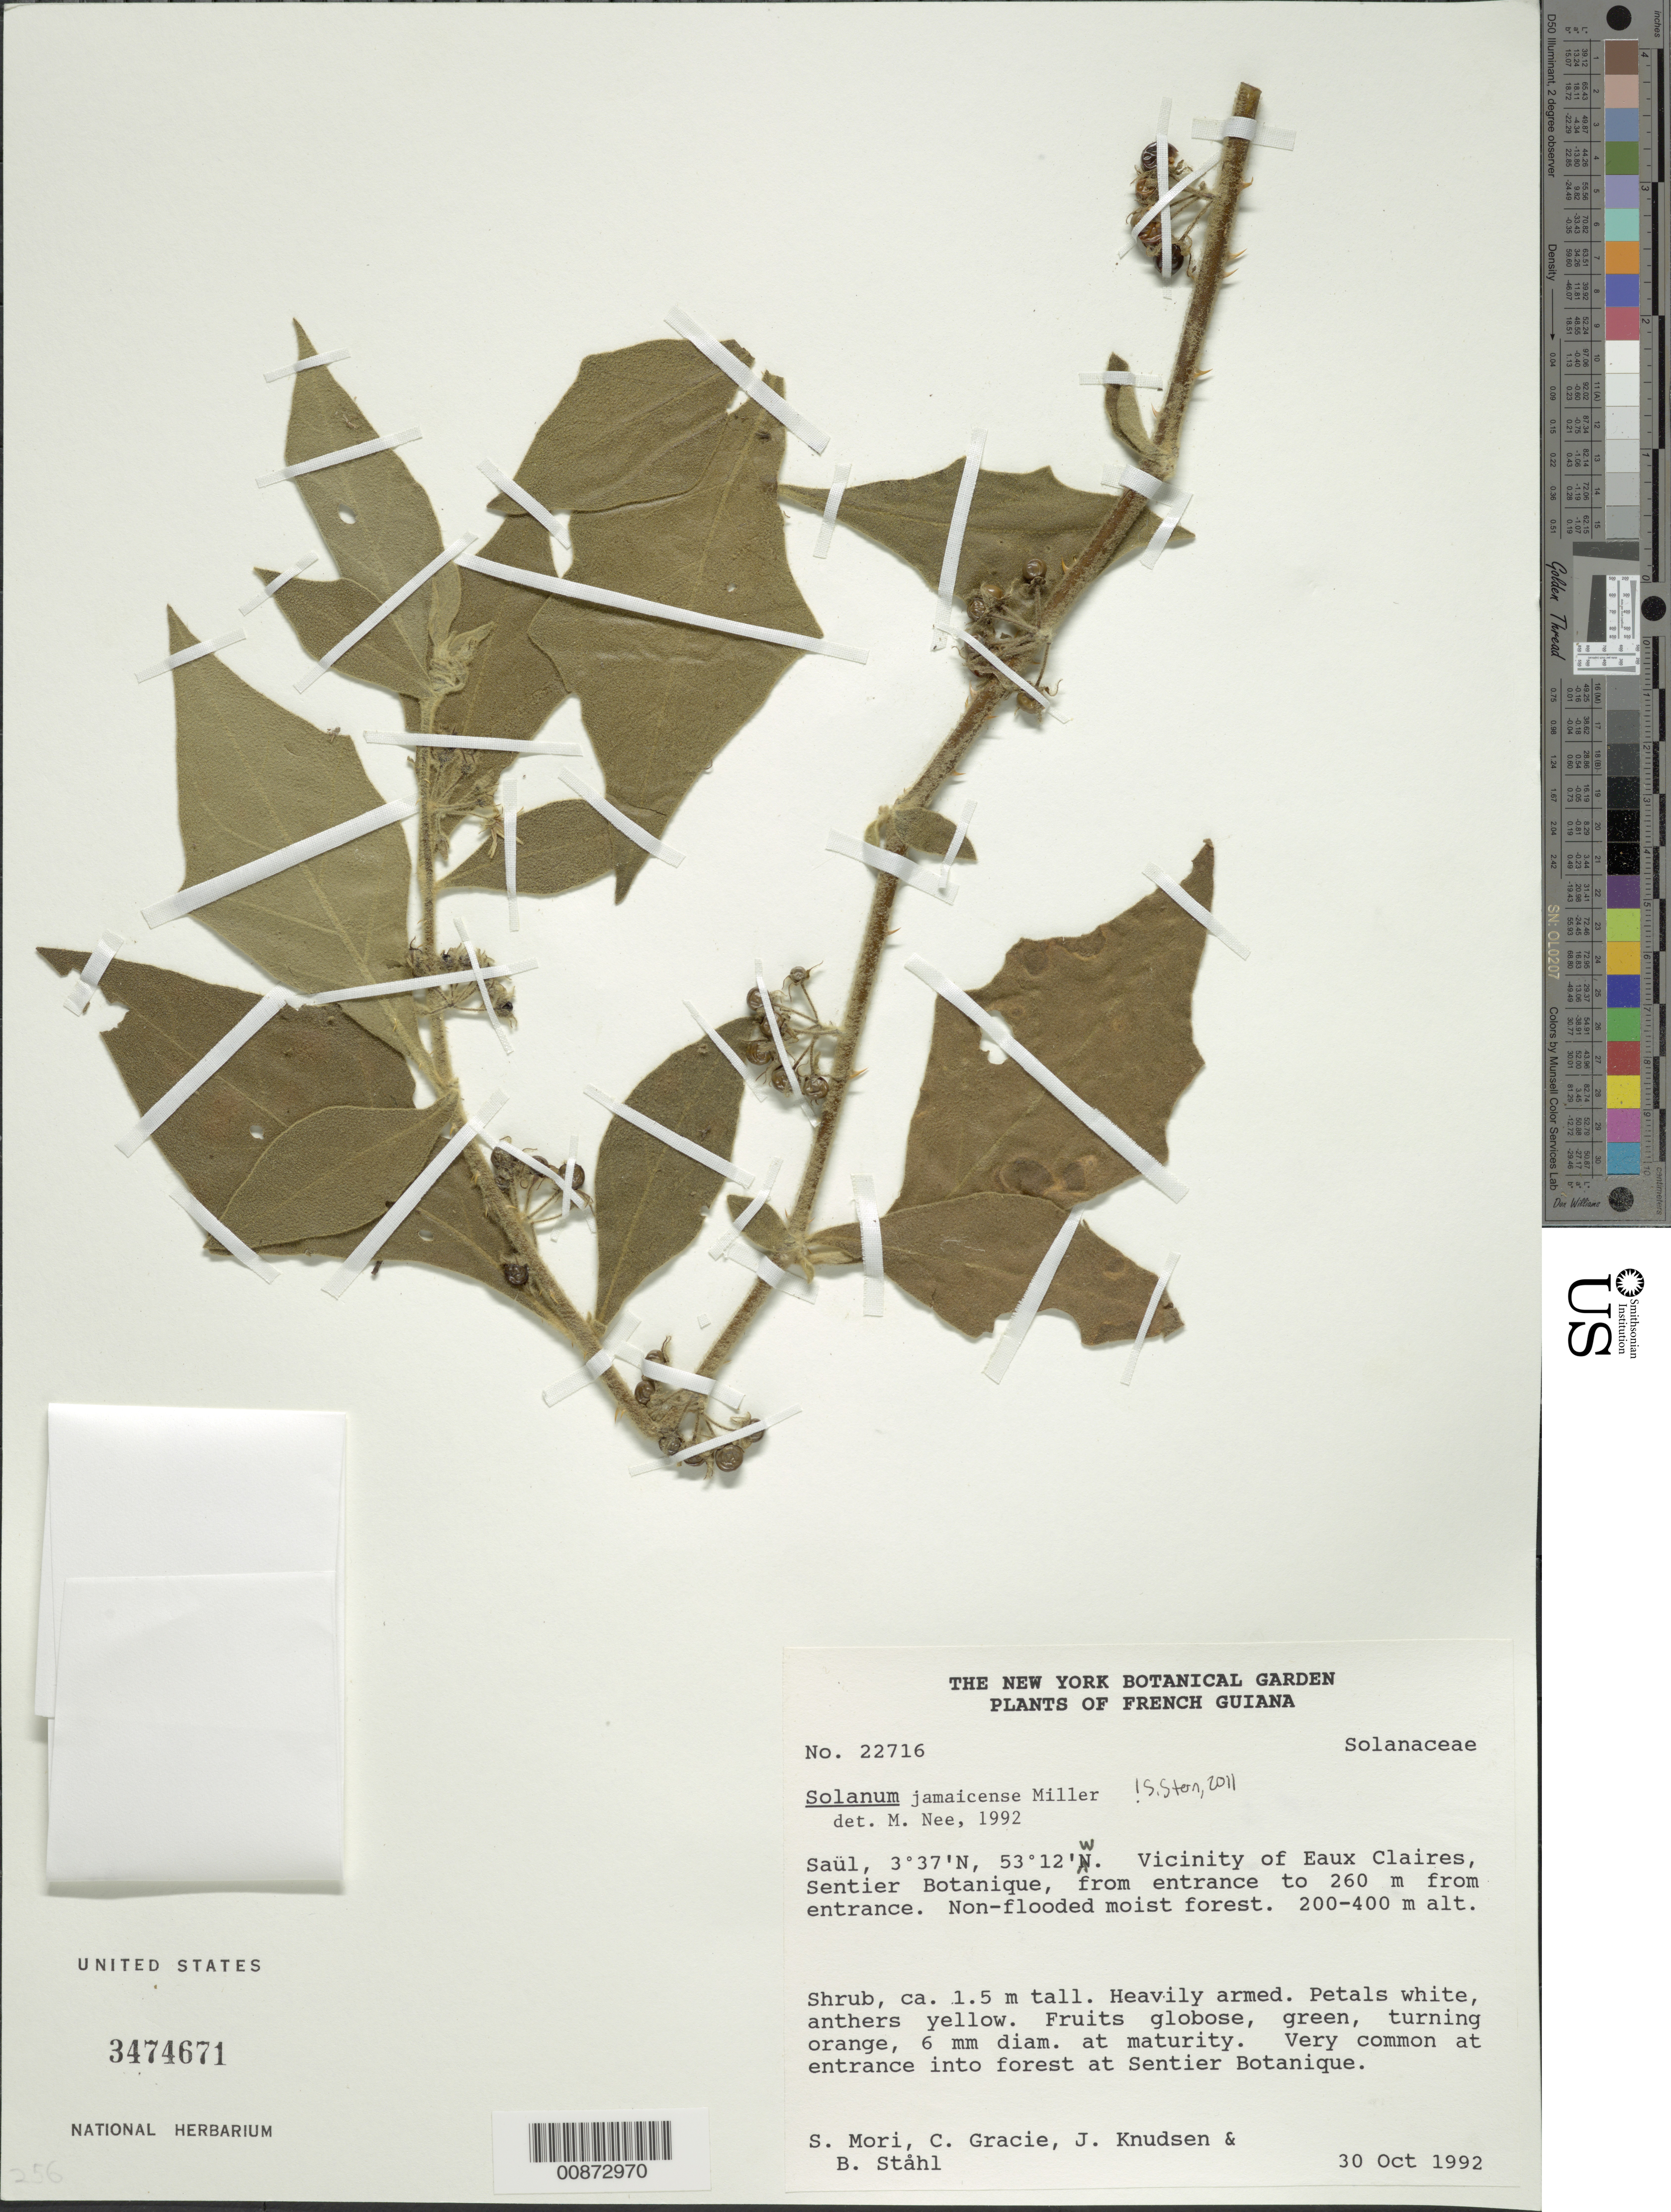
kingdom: Plantae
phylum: Tracheophyta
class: Magnoliopsida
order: Solanales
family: Solanaceae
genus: Solanum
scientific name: Solanum jamaicense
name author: Mill.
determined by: Nee, Michael H.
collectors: S. Mori, C. A. Gracie, J. Knudsen & B. Ståhl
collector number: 22716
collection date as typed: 30-Oct-92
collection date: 1992-10-30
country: French Guiana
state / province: Saint-Laurent-du-Maroni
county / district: Saül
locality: Saül, vicinity of Eaux Claires, Sentier Botanique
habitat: Non-flooded moist forest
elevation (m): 200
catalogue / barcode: US 3474671